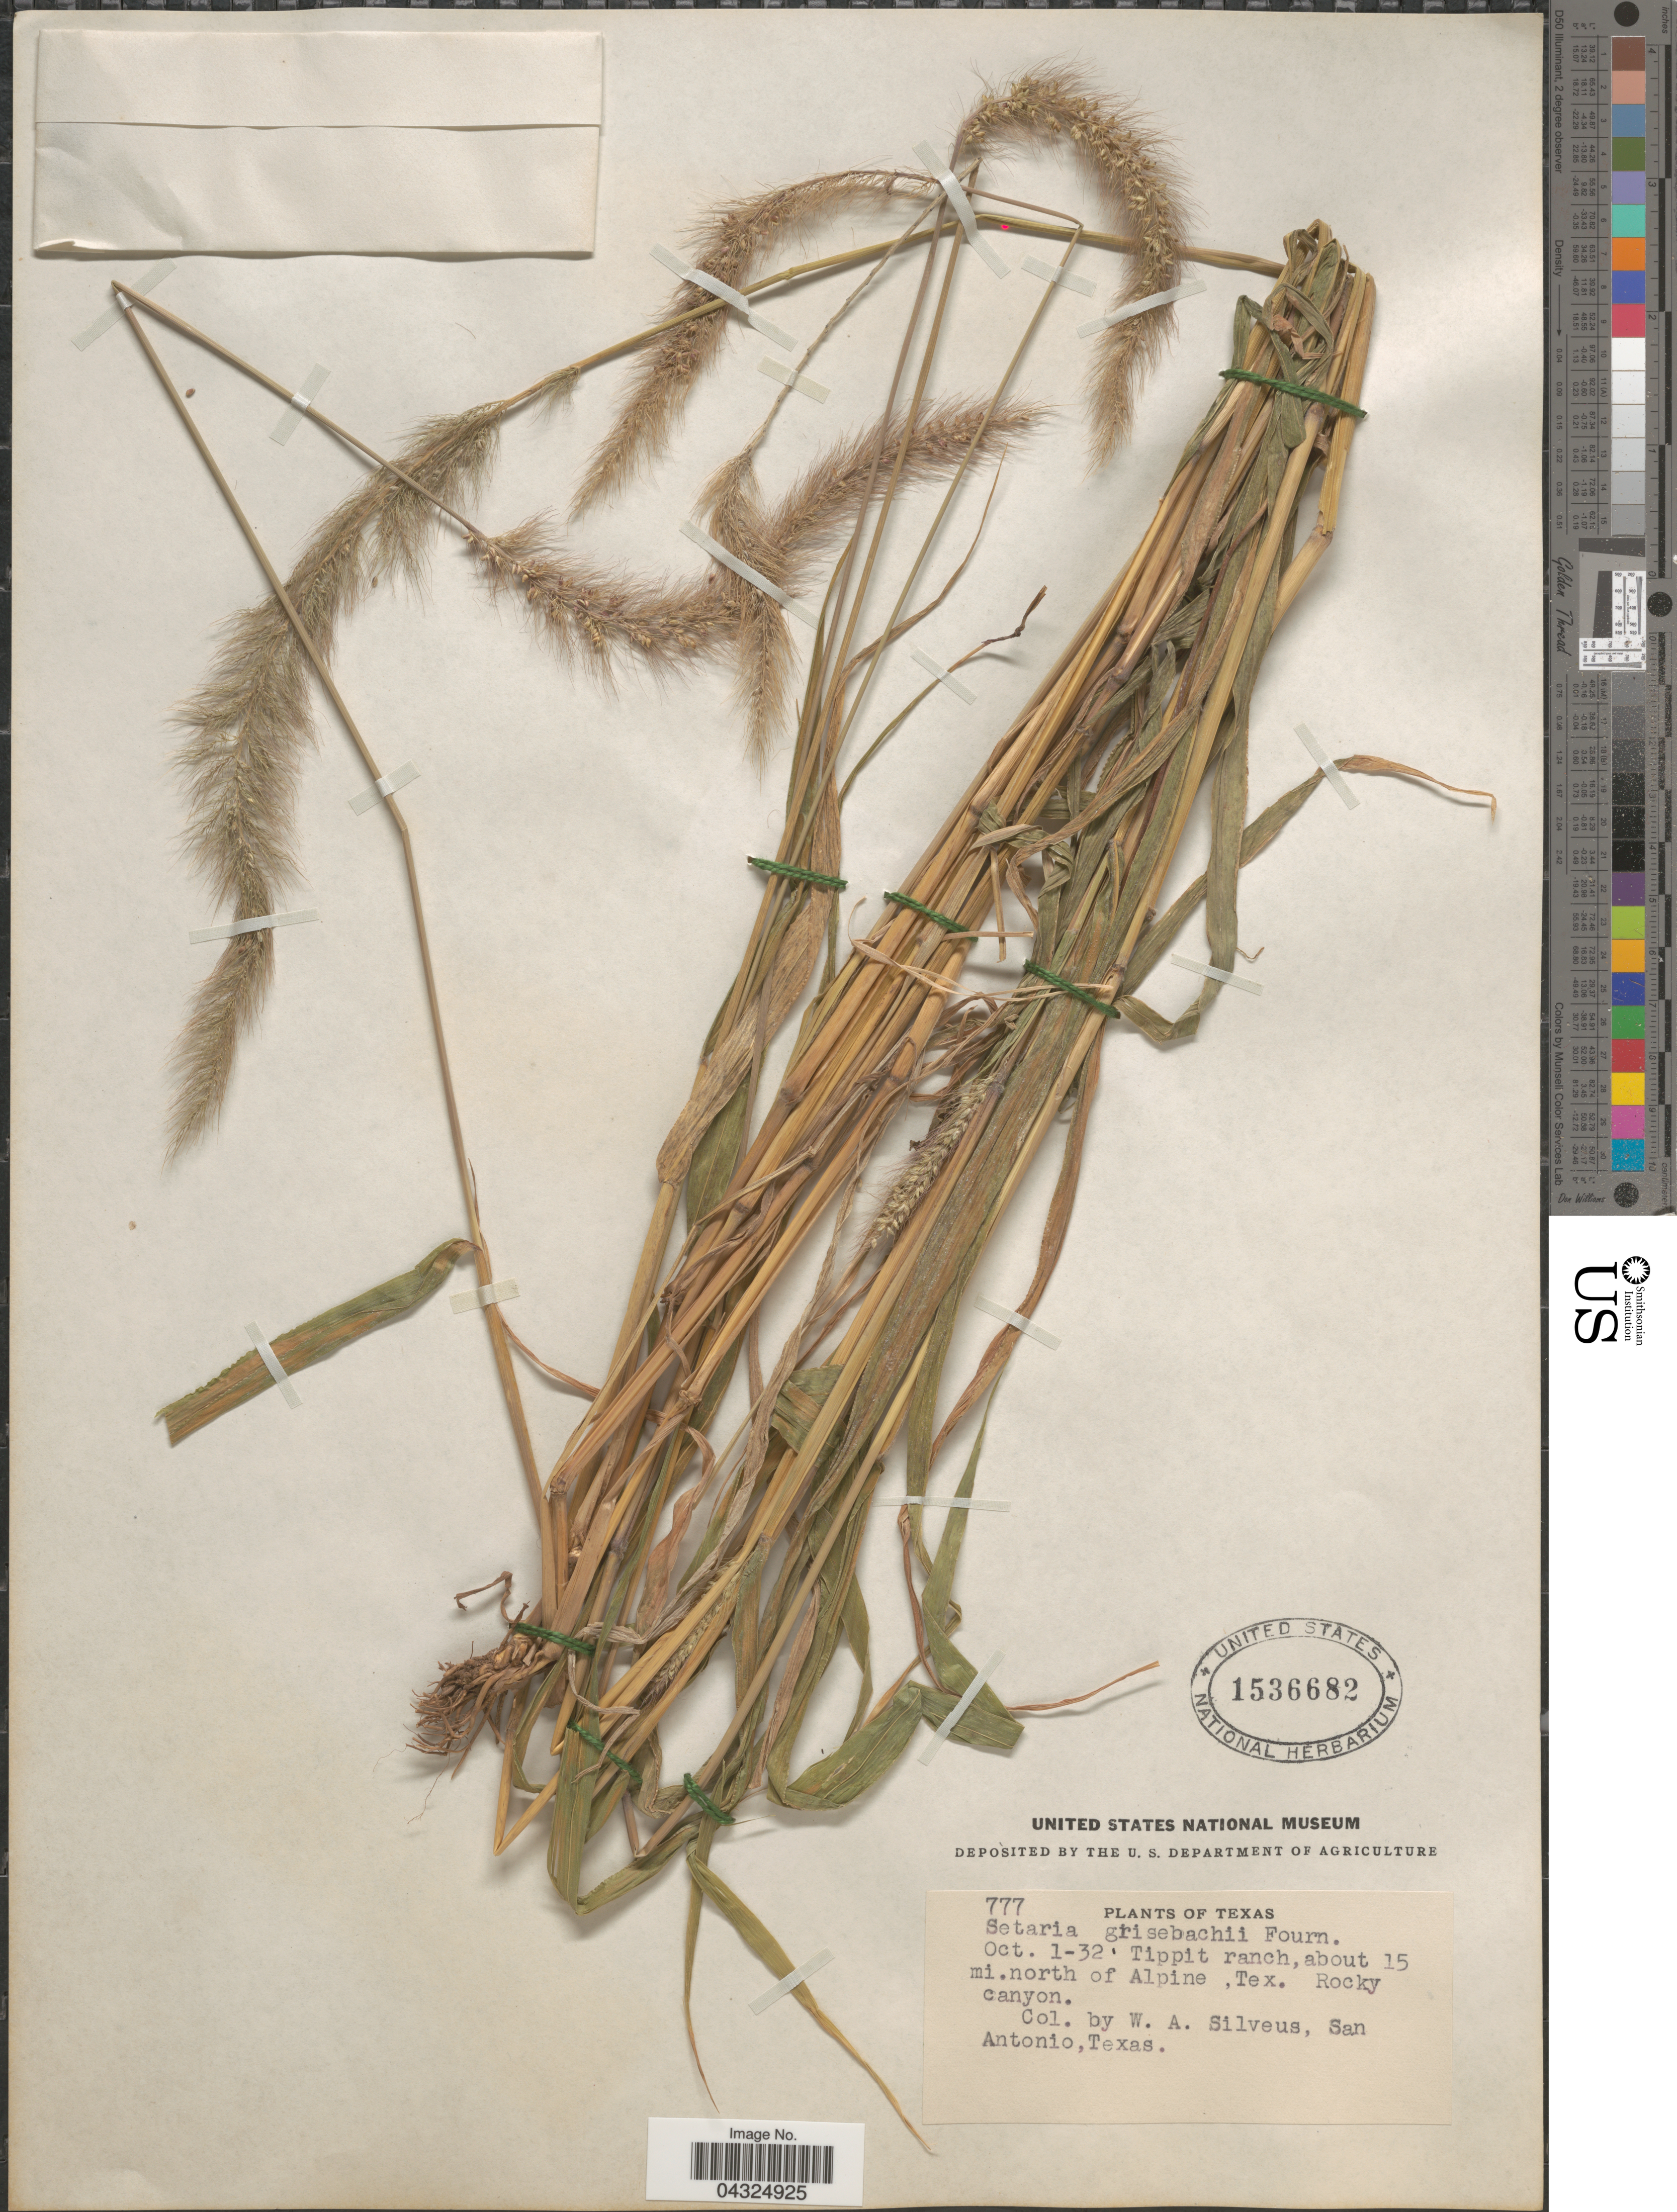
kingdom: Plantae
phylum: Tracheophyta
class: Liliopsida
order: Poales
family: Poaceae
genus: Setaria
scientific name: Setaria grisebachii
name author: E. Fourn.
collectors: W. Silveus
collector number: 777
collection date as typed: Transcribed d/m/y: 1/10/32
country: United States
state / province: Texas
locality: Tippit ranch, about 15 mi. north of Alpine. Rocky canyon.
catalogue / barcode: US 1536682